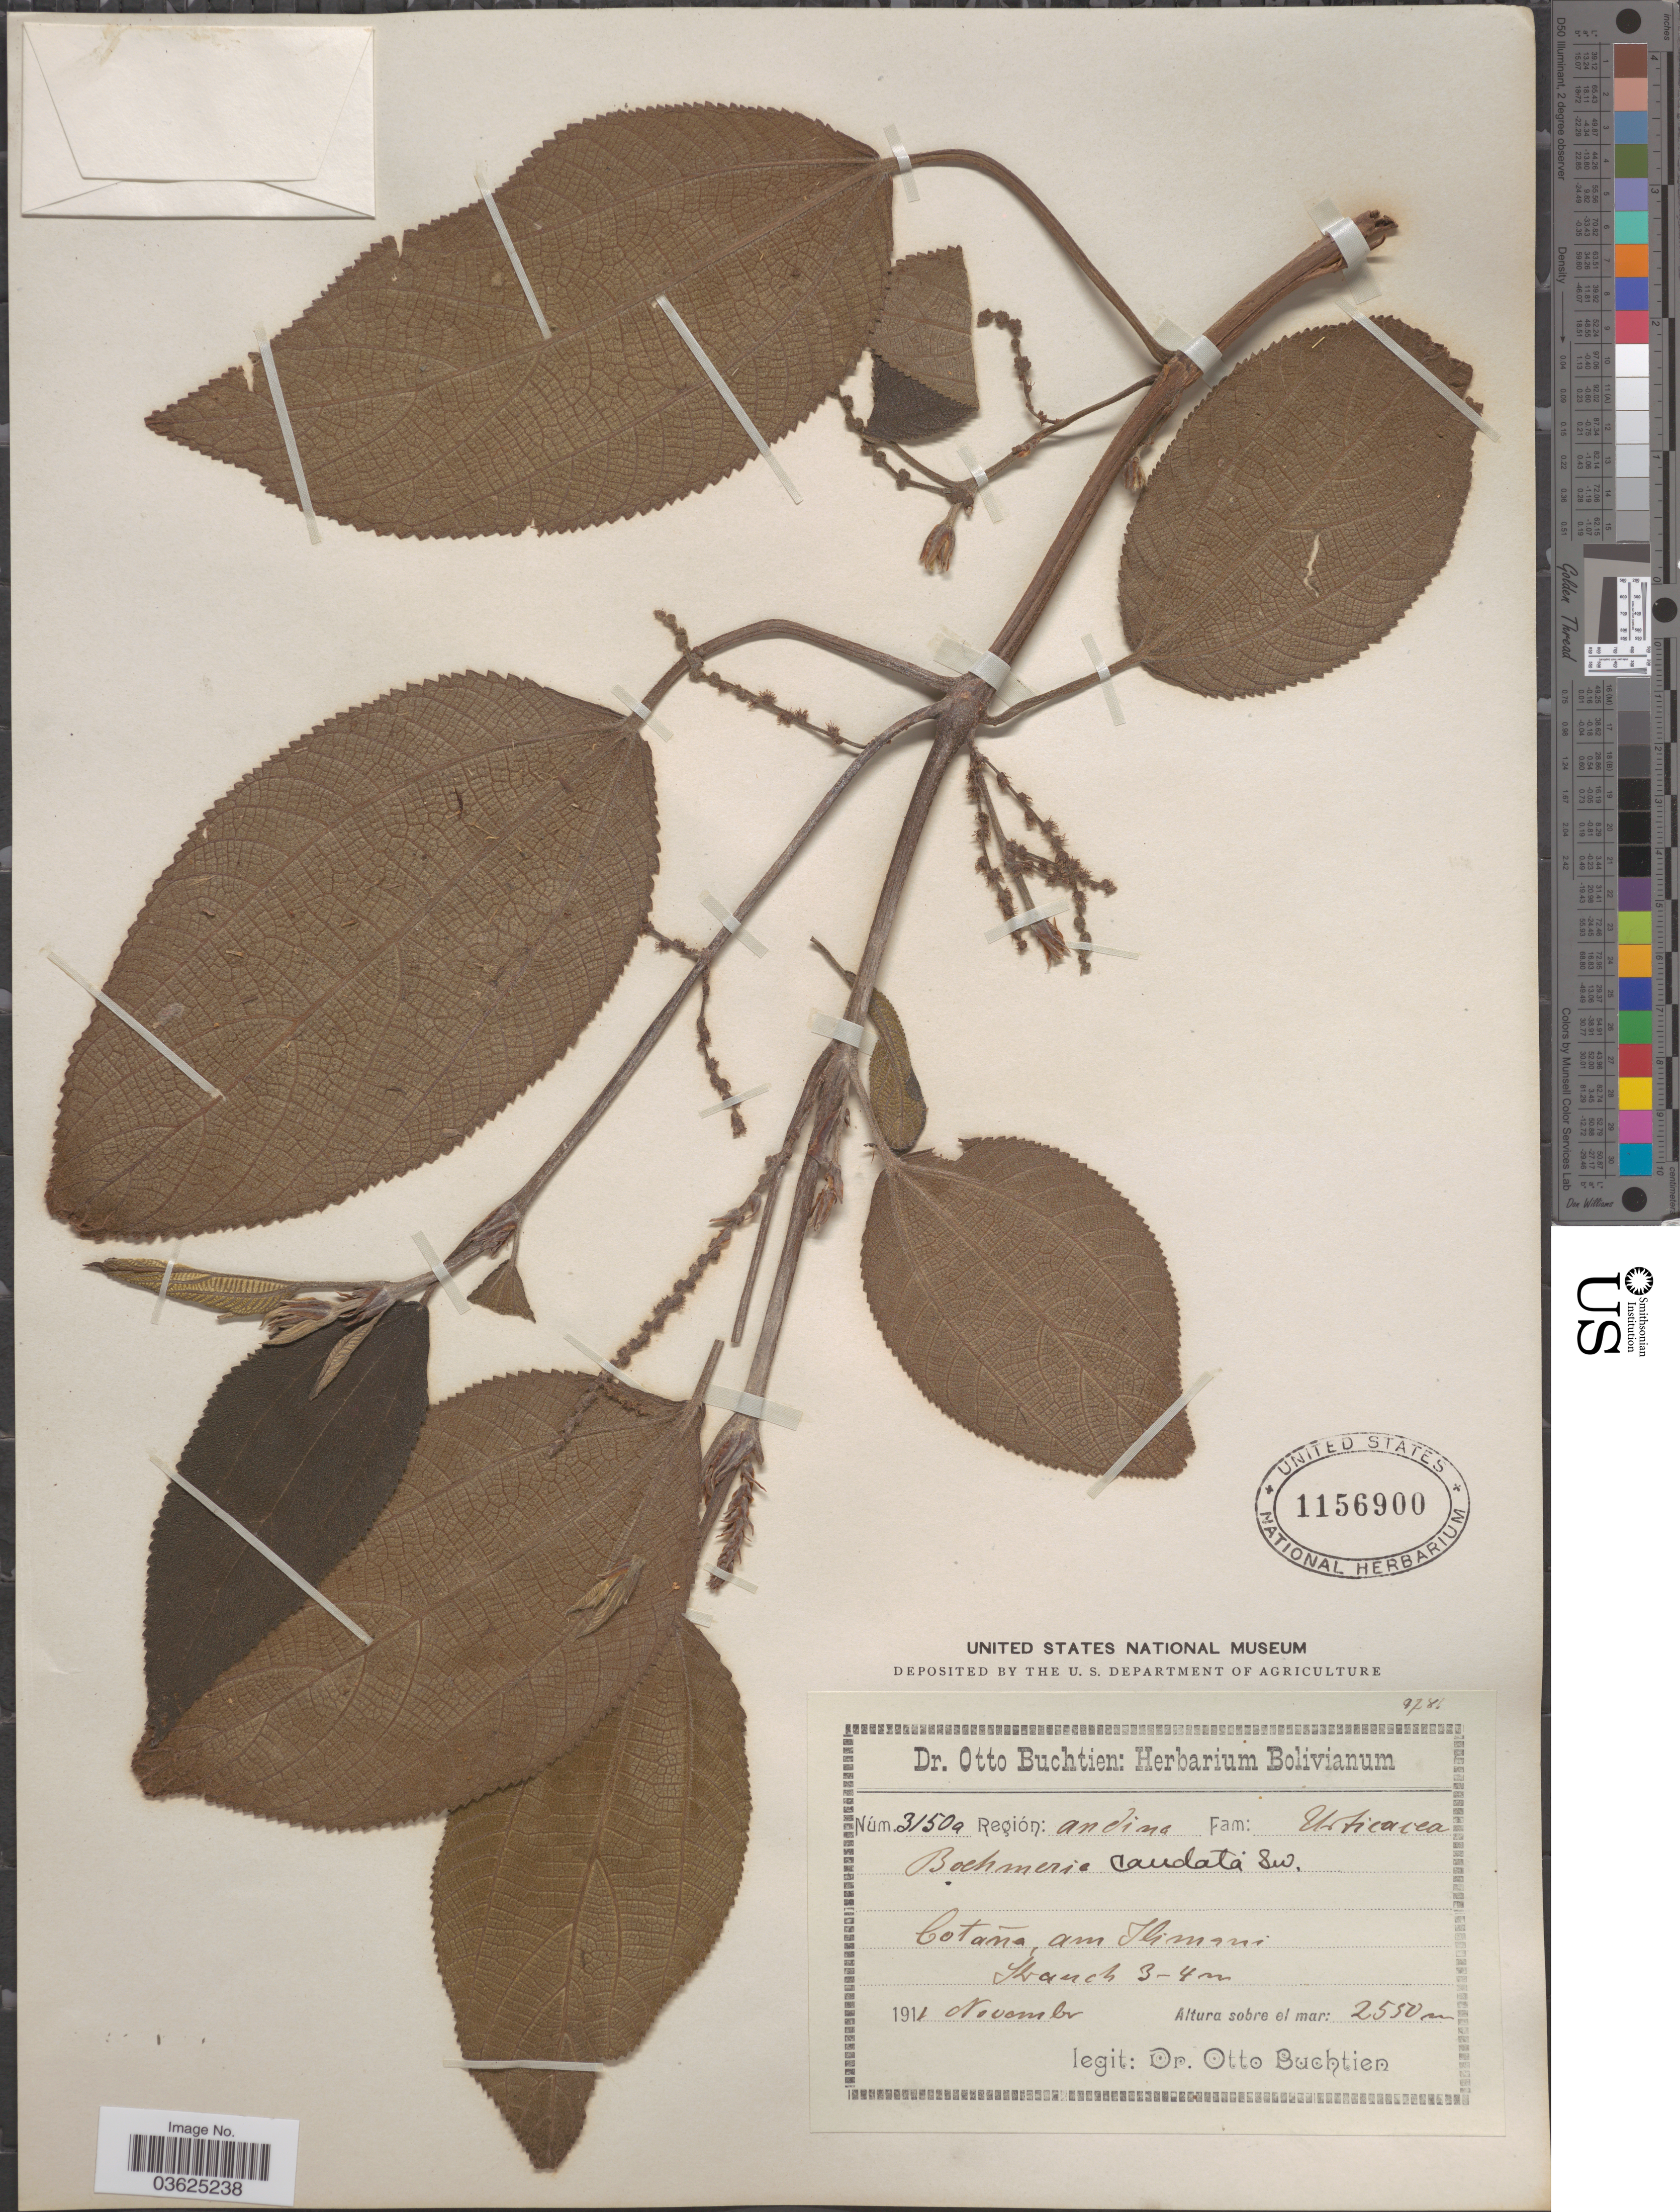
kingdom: Plantae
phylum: Tracheophyta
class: Magnoliopsida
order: Rosales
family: Urticaceae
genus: Boehmeria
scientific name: Boehmeria caudata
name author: Sw.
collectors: O. Buchtien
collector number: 3150a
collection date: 1911-11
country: Bolivia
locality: Región: andina. Cotaña, am Ilimani.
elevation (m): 2550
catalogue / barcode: US 1156900